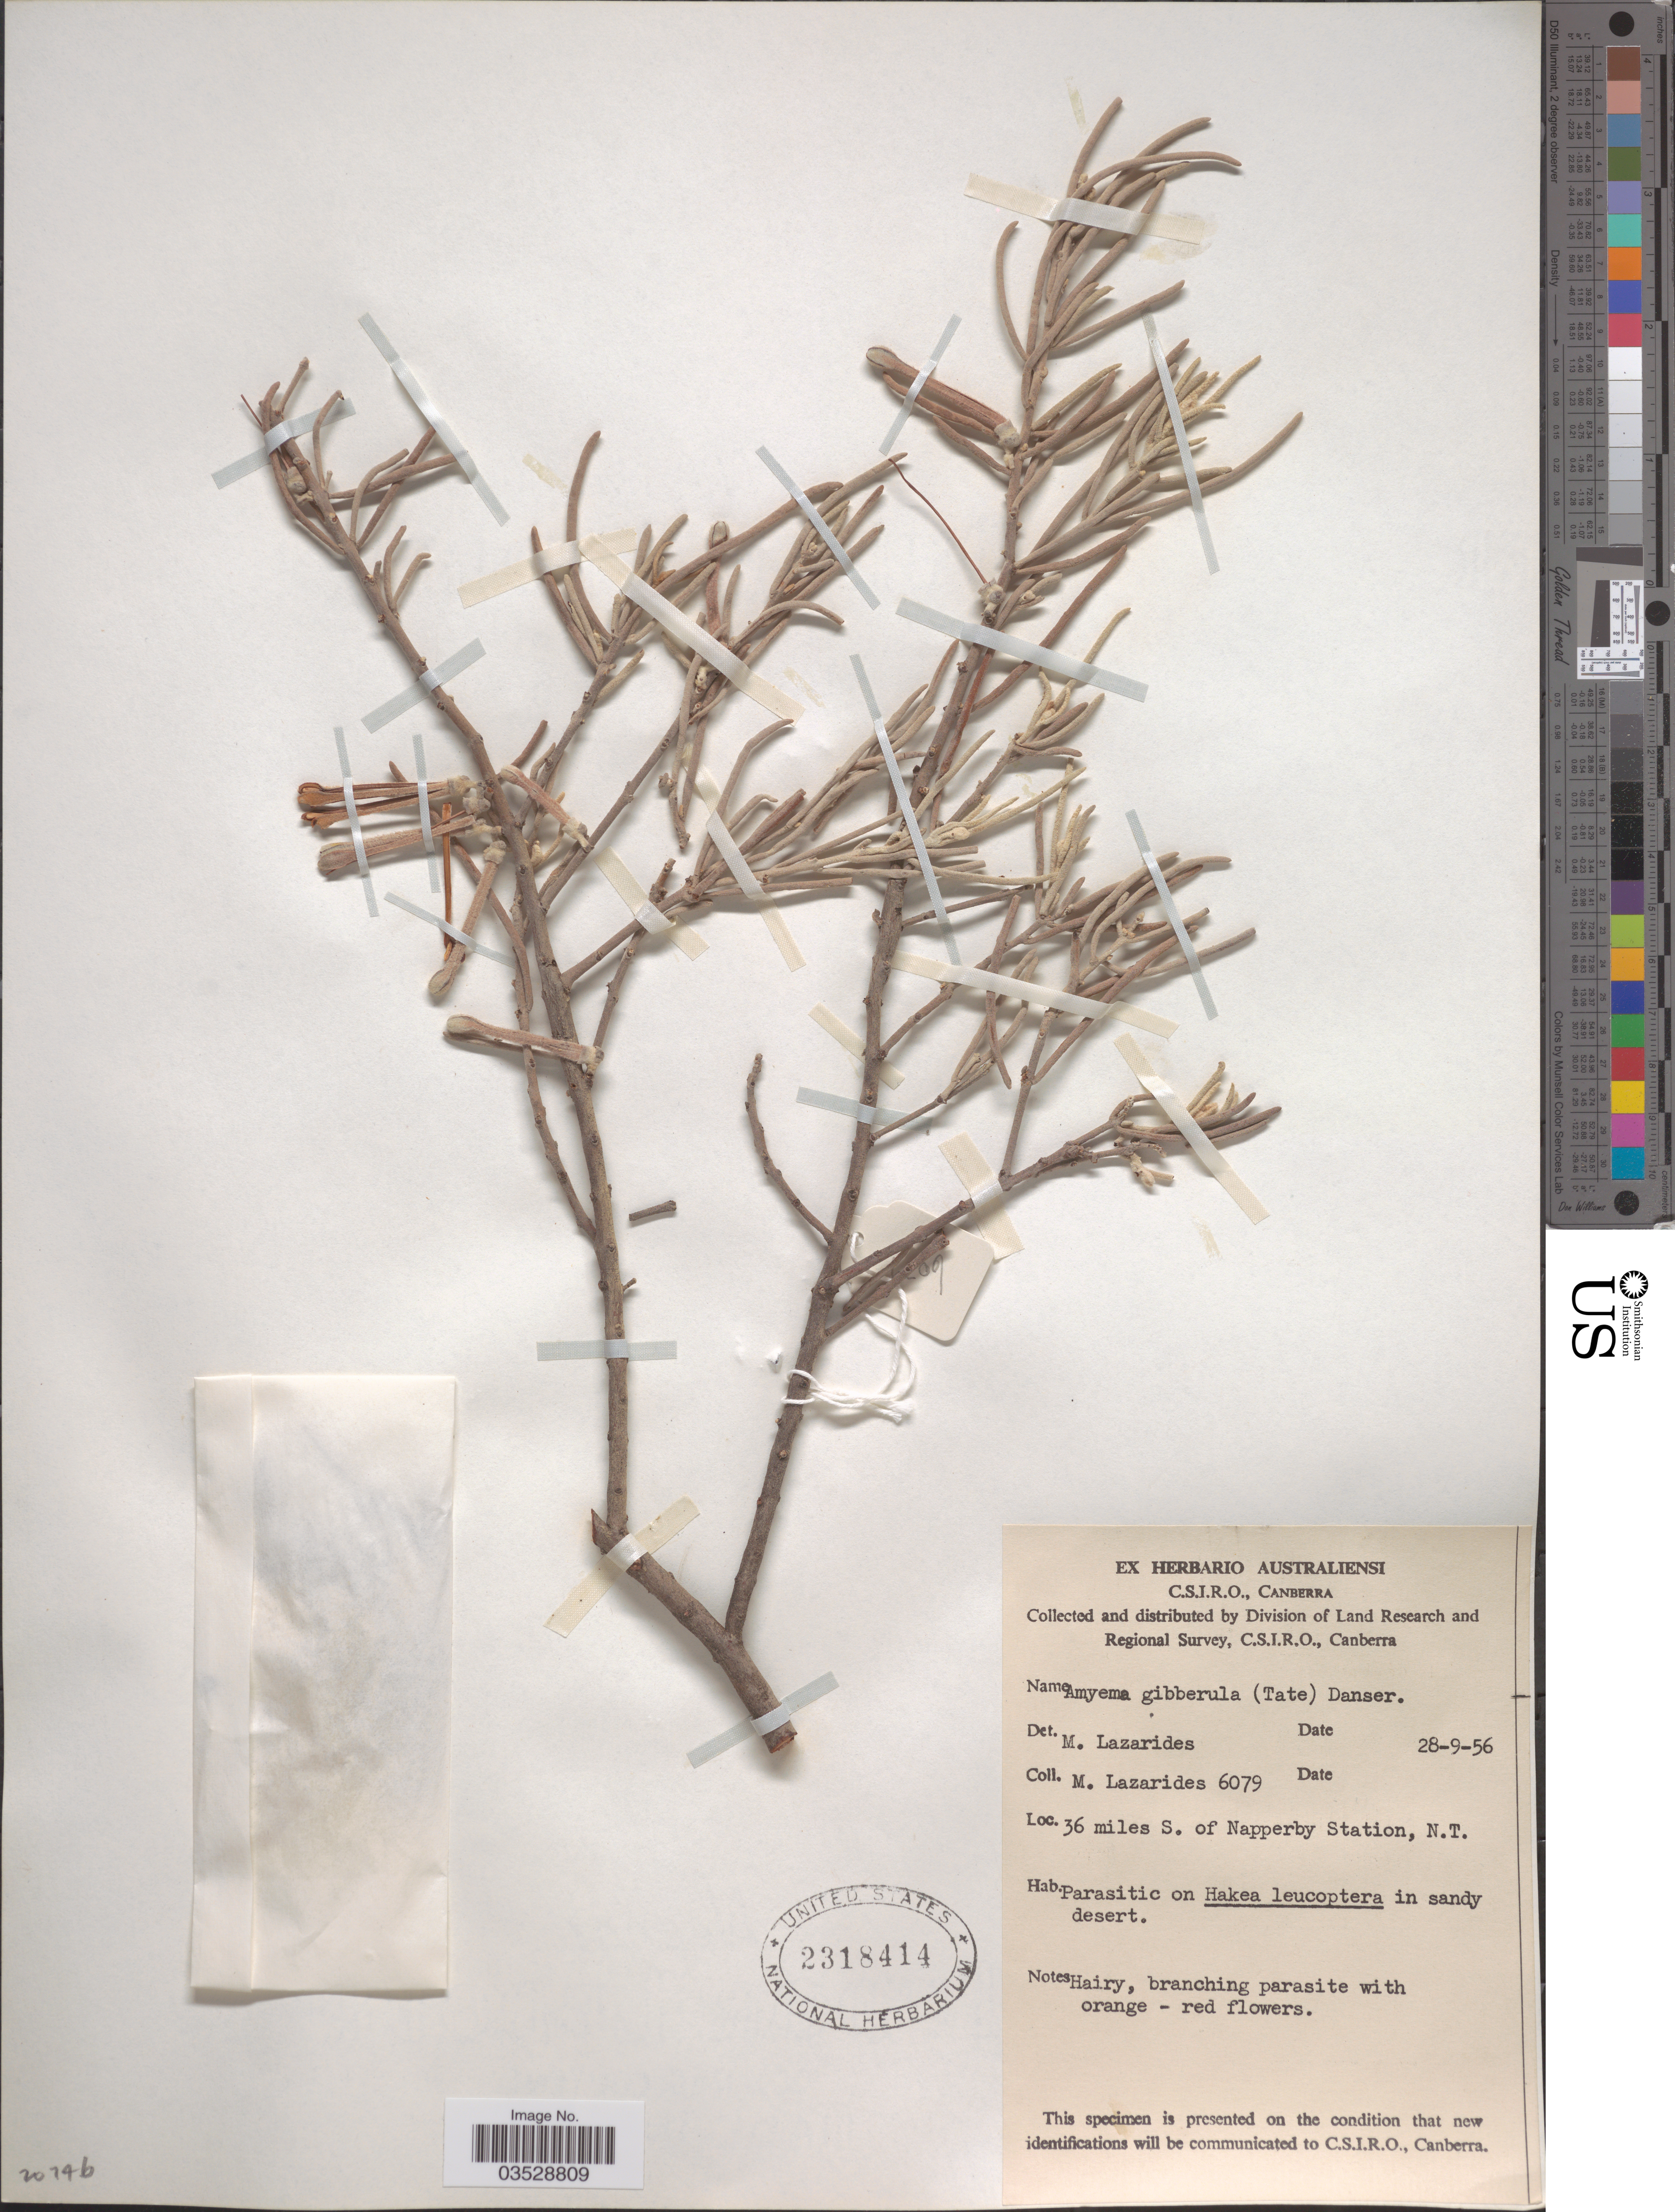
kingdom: Plantae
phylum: Tracheophyta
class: Magnoliopsida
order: Santalales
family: Loranthaceae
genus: Amyema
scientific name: Amyema gibberula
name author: Danser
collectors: M. Lazarides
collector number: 6079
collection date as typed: Transcribed d/m/y: 28/9/56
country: Australia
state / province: Northern Territory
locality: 36 miles S. of Napperby Station.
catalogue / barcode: US 2318414